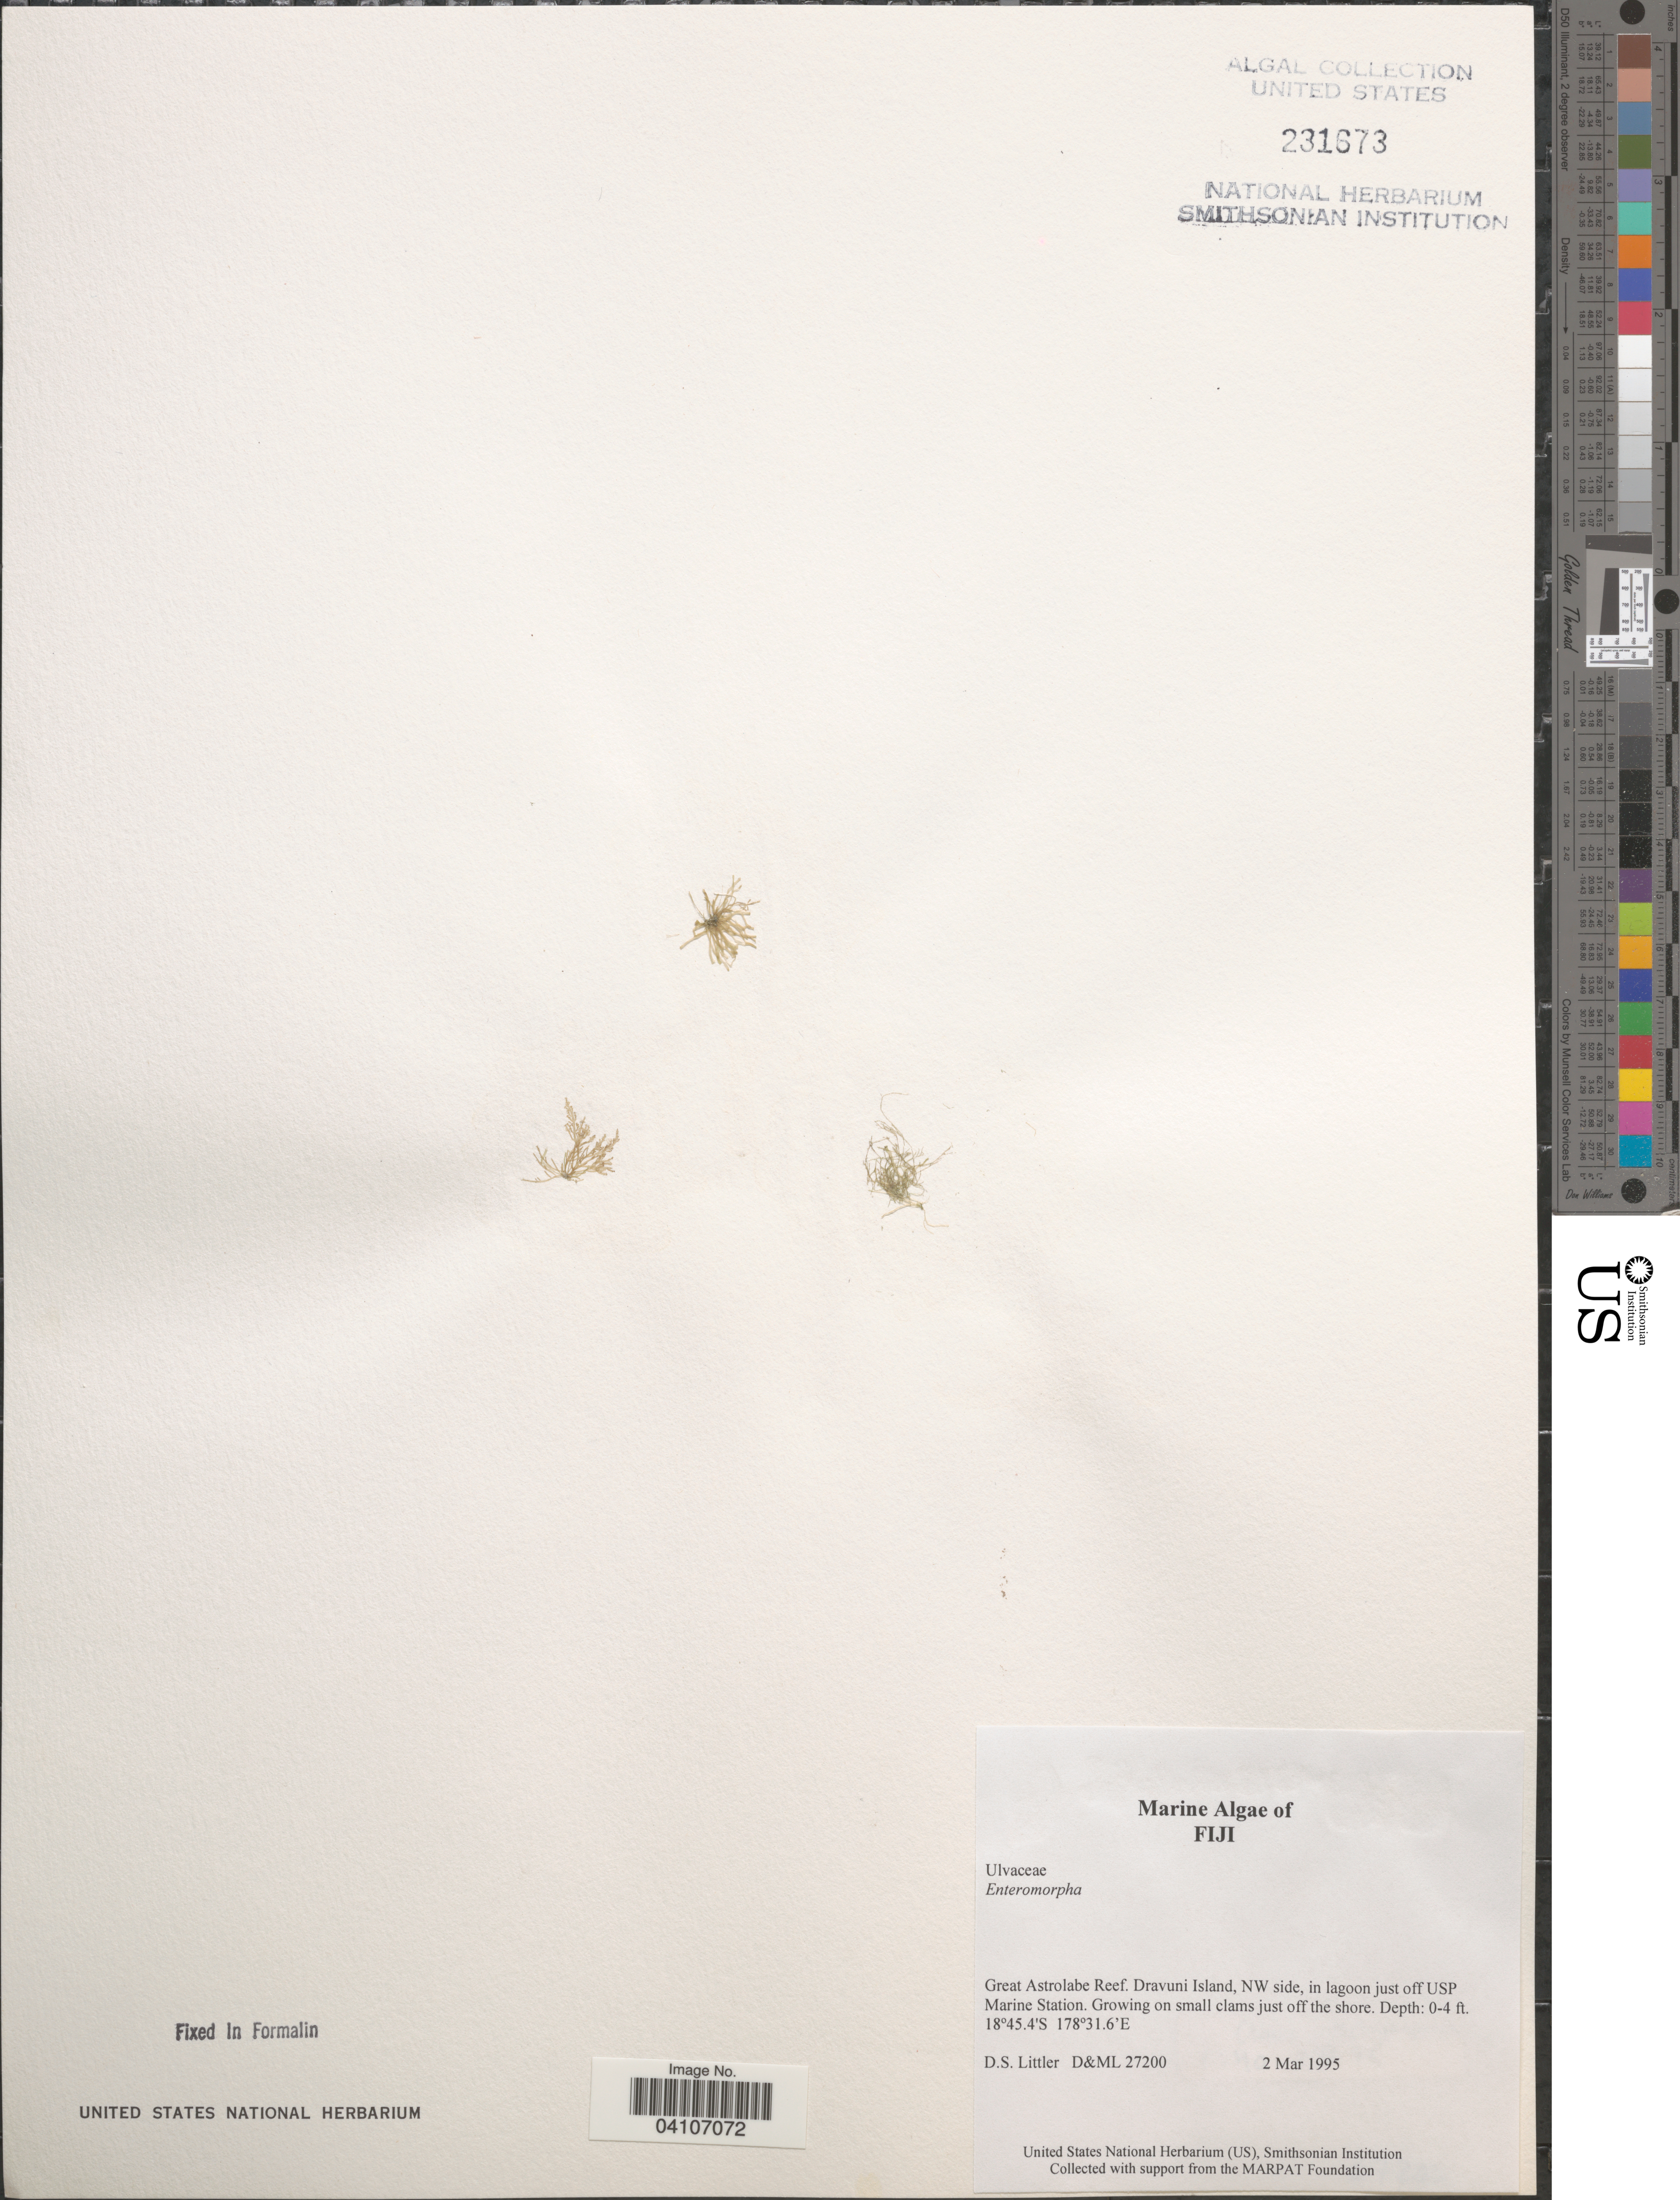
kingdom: Plantae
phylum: Chlorophyta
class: Ulvophyceae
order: Ulvales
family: Ulvaceae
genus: Ulva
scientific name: Ulva sp.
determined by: Algae name updating Project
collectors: D. S. Littler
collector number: D&ML27200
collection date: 1995-03-02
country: Fiji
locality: Great Astrolabe Reef. Dravuni Island, NW side, in lagoon just off USP Marine Station. Growing on small clams just off the shore.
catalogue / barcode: US 231673